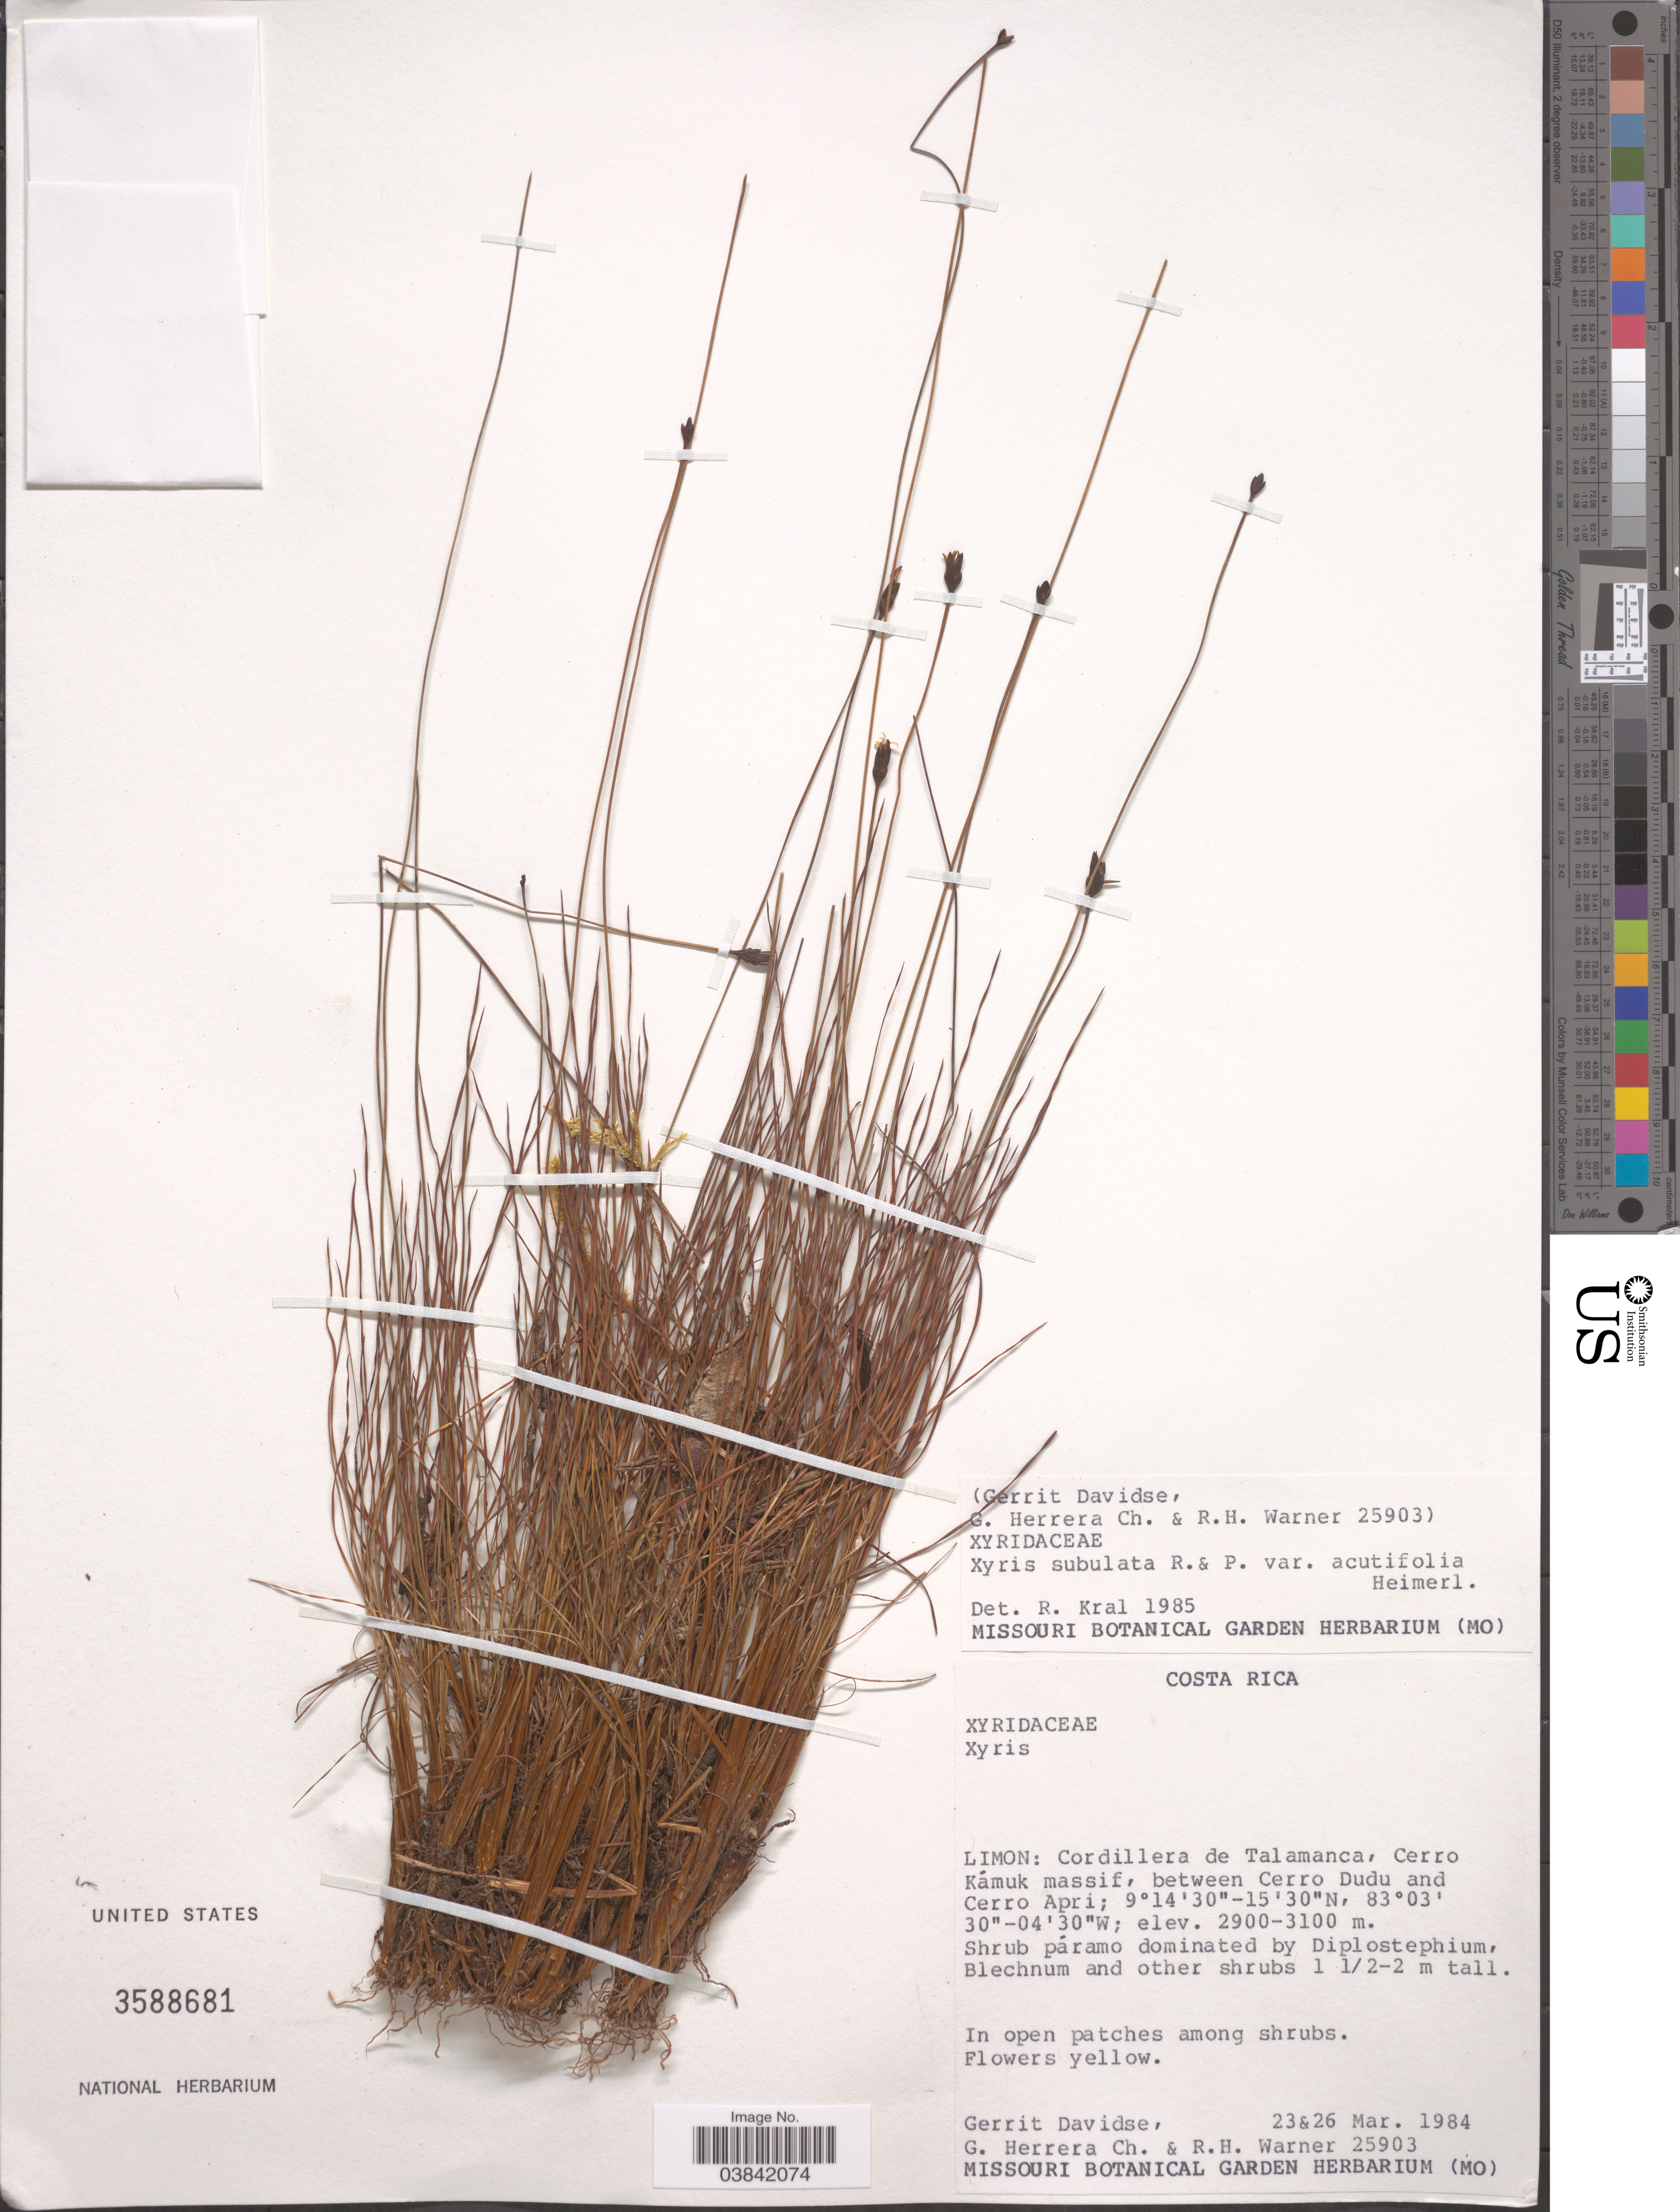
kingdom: Plantae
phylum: Tracheophyta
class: Liliopsida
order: Poales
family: Xyridaceae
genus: Xyris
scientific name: Xyris subulata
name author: Ruiz & Pav.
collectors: G. Davidse, G. Herrera Ch. & R. H. Warner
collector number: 25903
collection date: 1984-03-23/1984-03-26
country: Costa Rica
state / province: Limón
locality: Cordillera de Talamanca, Cerro Kámuk massif, between Cerro Dudu and Cerro Apri.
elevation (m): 2900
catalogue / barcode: US 3588681